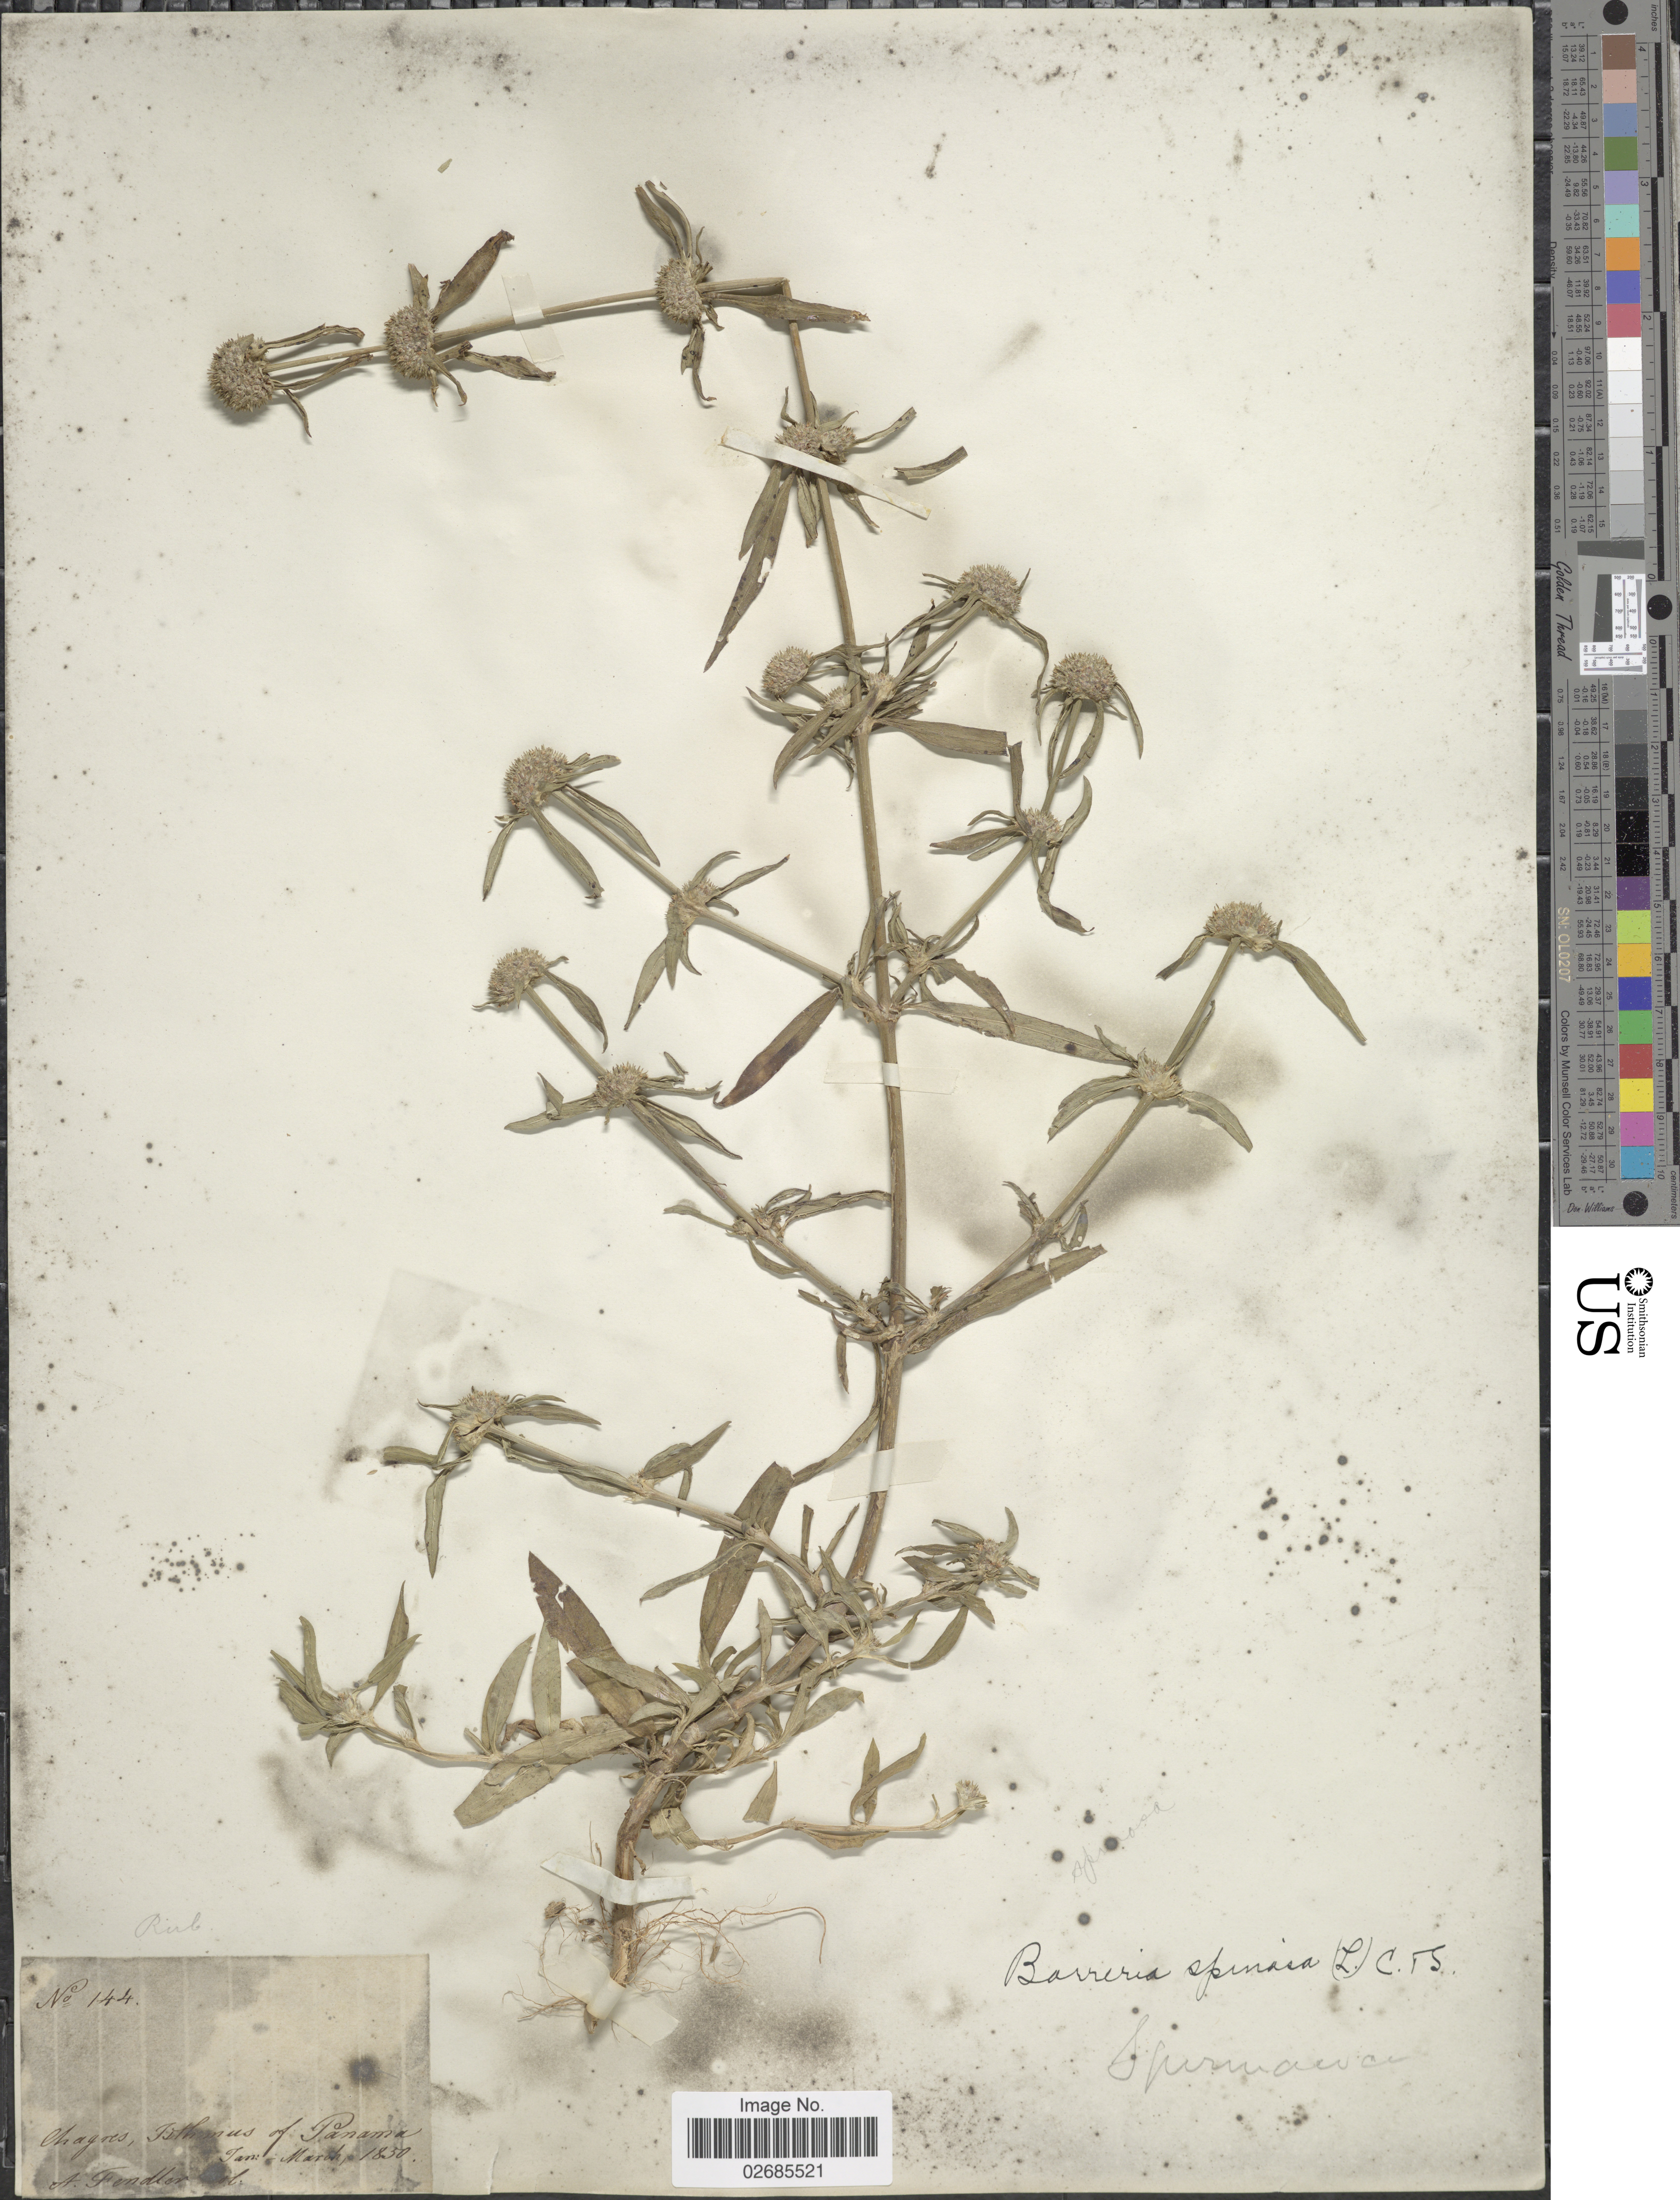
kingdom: Plantae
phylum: Tracheophyta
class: Magnoliopsida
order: Gentianales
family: Rubiaceae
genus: Borreria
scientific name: Borreria densiflora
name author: DC.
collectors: A. Fendler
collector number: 144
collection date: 1850-01/1850-03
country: Panama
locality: Chagres, Isthmus of Panama